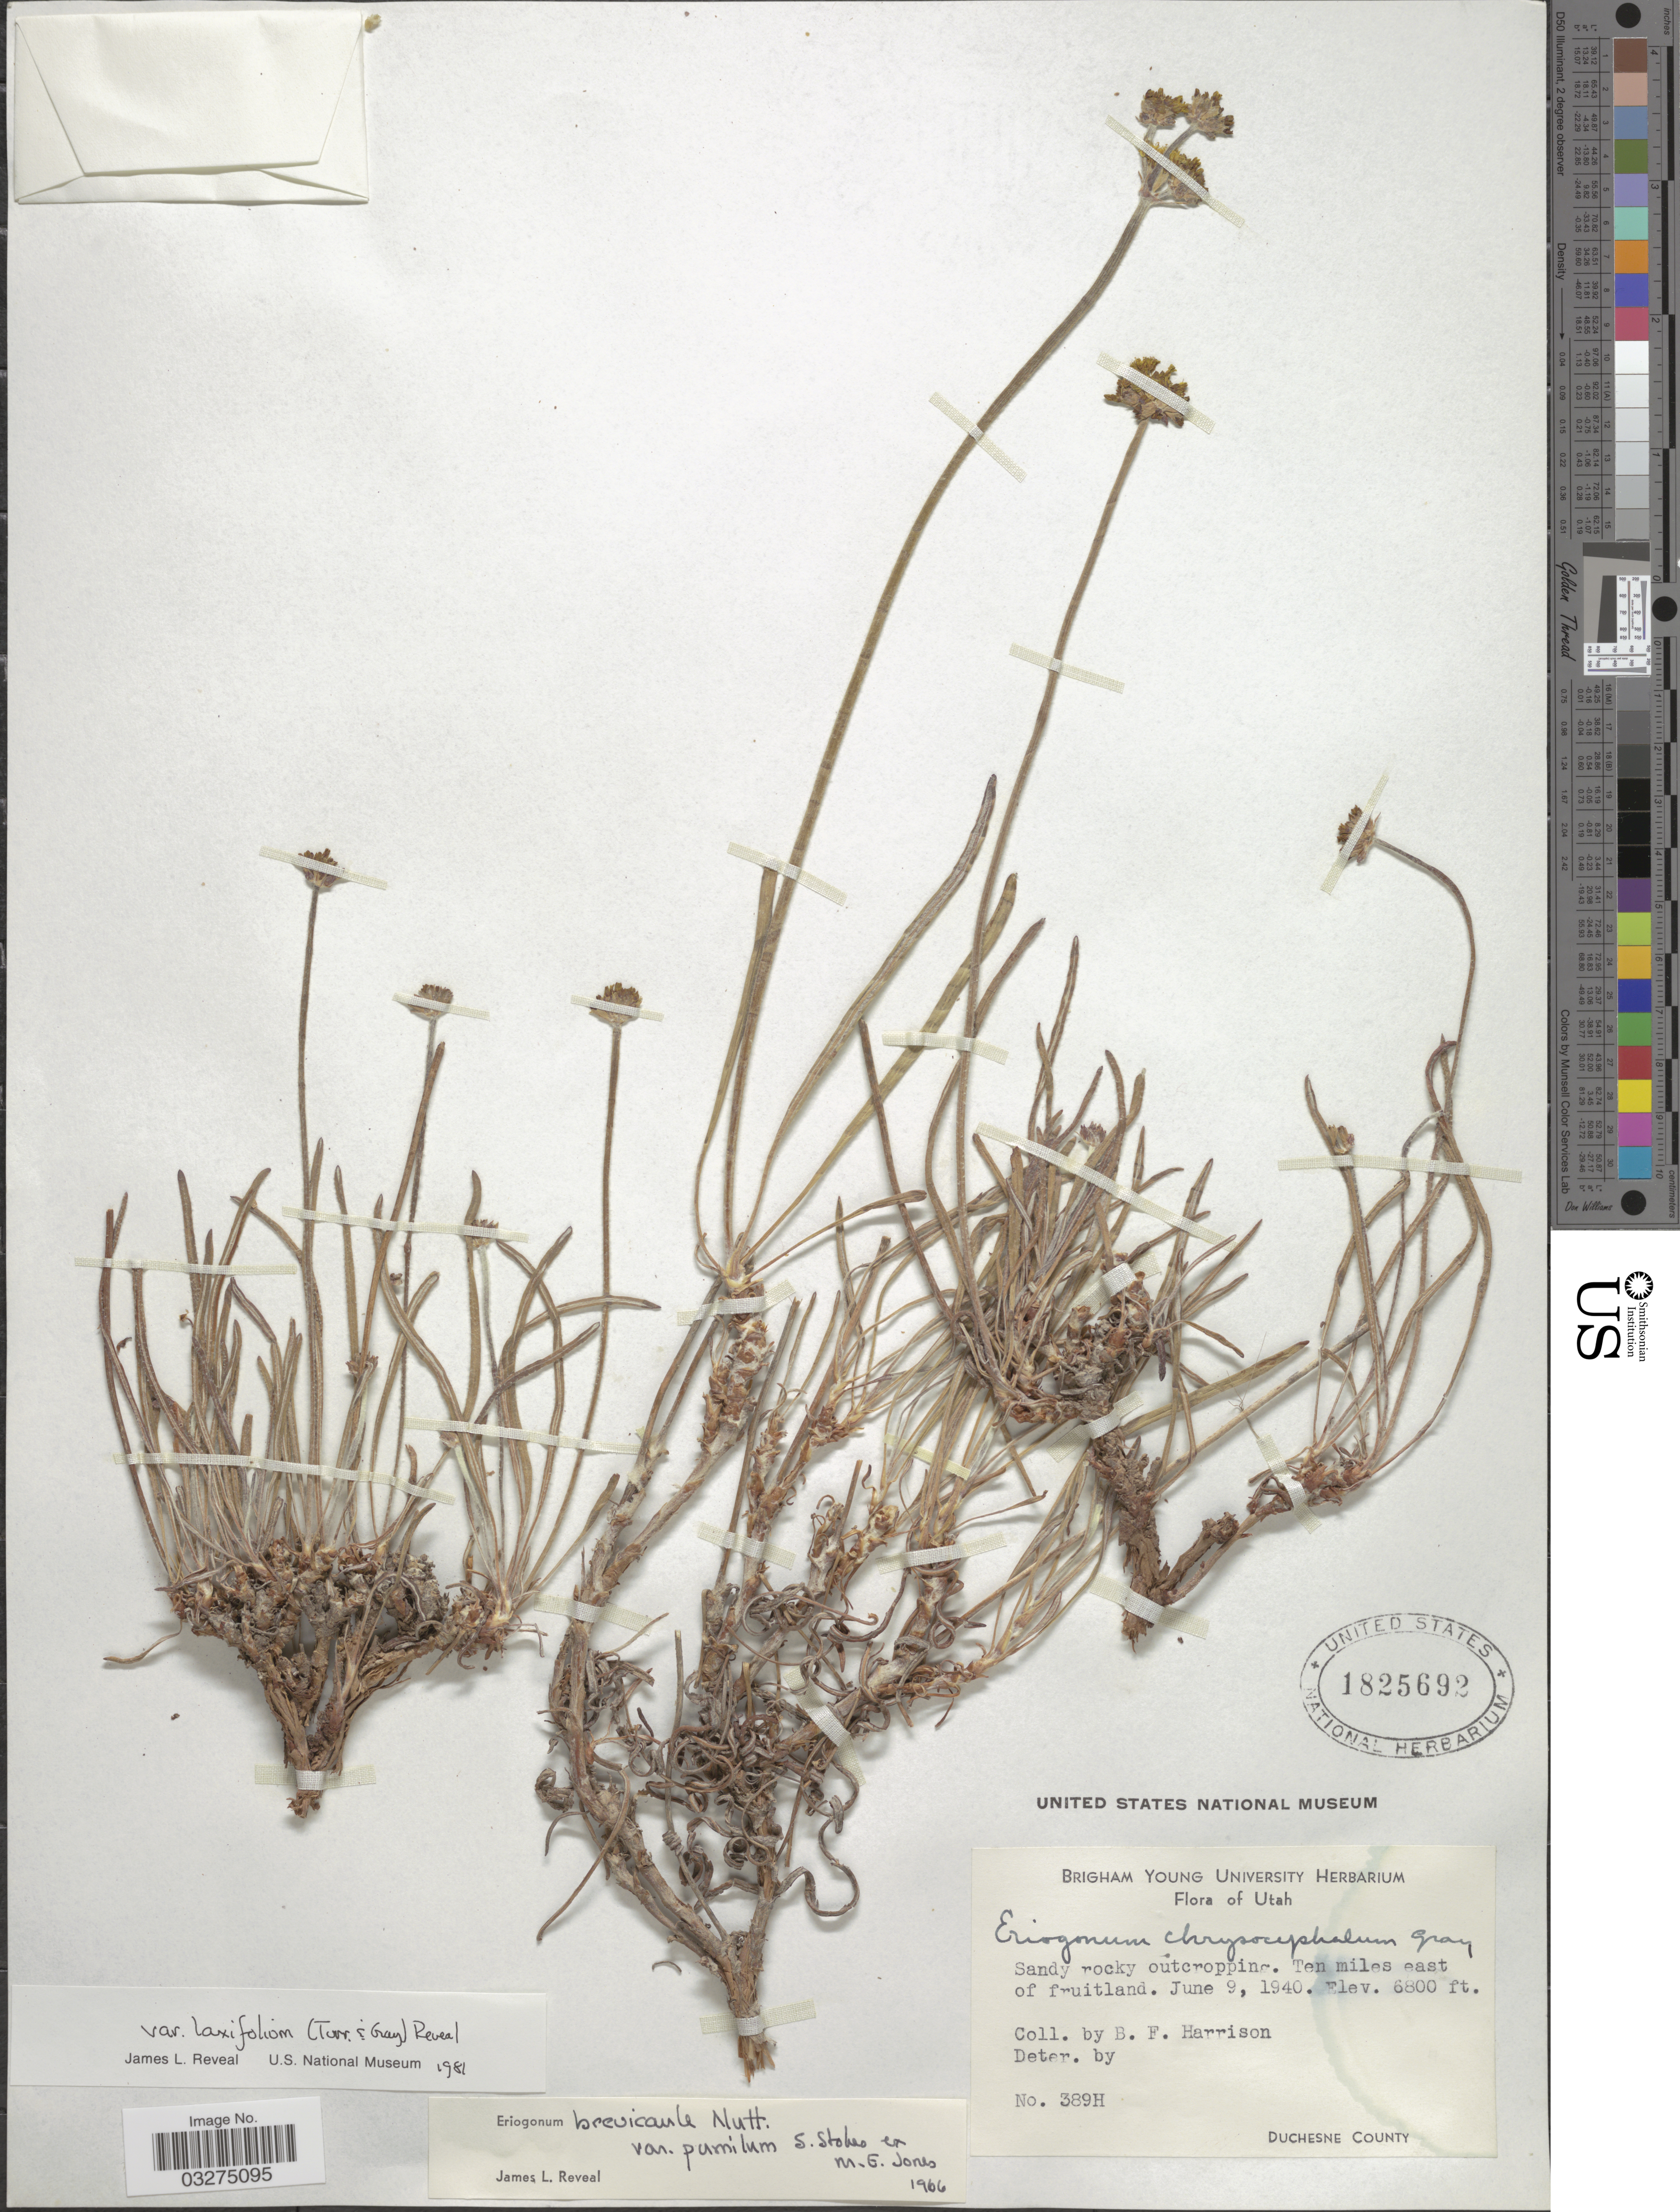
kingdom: Plantae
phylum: Tracheophyta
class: Magnoliopsida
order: Caryophyllales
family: Polygonaceae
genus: Eriogonum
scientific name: Eriogonum brevicaule var. laxifolium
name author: (Torr. & A. Gray) Reveal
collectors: B. F. Harrison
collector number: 389H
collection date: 1940-06-09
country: United States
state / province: Utah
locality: Ten miles east of fruitland. Duchesne County.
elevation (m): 2073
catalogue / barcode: US 1825692